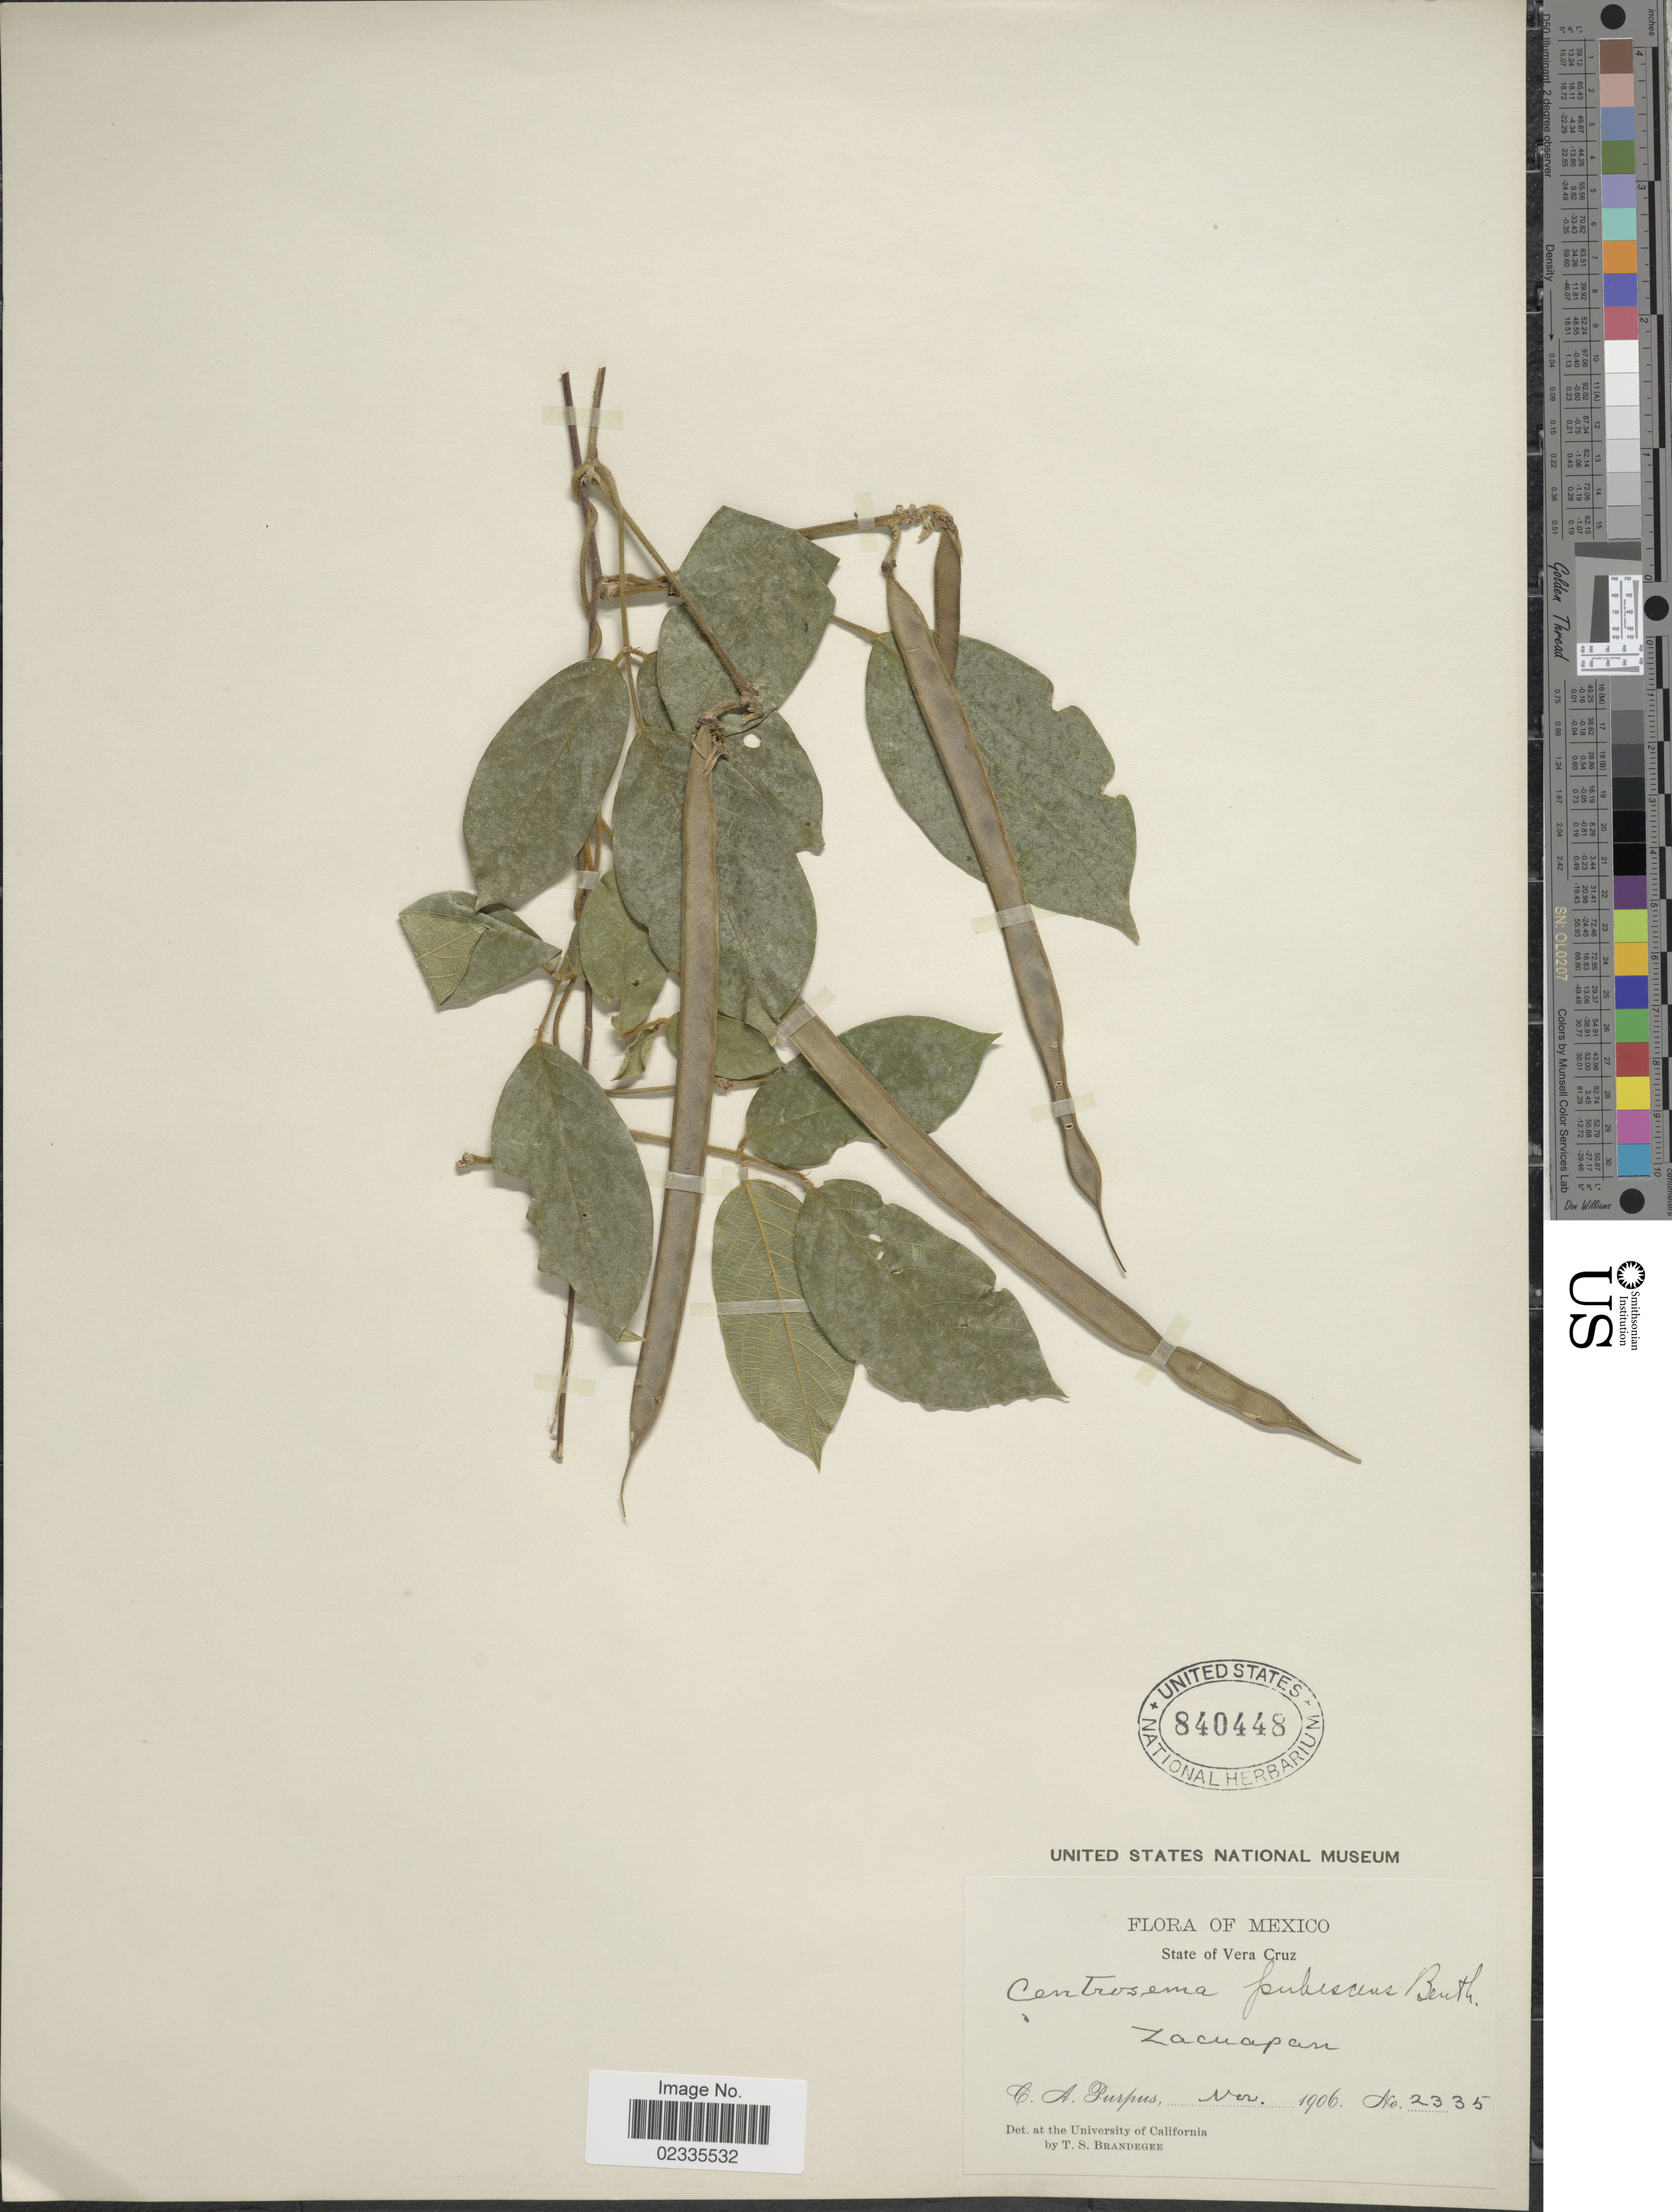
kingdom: Plantae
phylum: Tracheophyta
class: Magnoliopsida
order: Fabales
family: Fabaceae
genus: Centrosema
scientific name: Centrosema pubescens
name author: Benth.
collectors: C. A. Purpus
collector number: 2335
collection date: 1906-11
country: Mexico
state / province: Veracruz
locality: Zacuapan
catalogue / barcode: US 840448